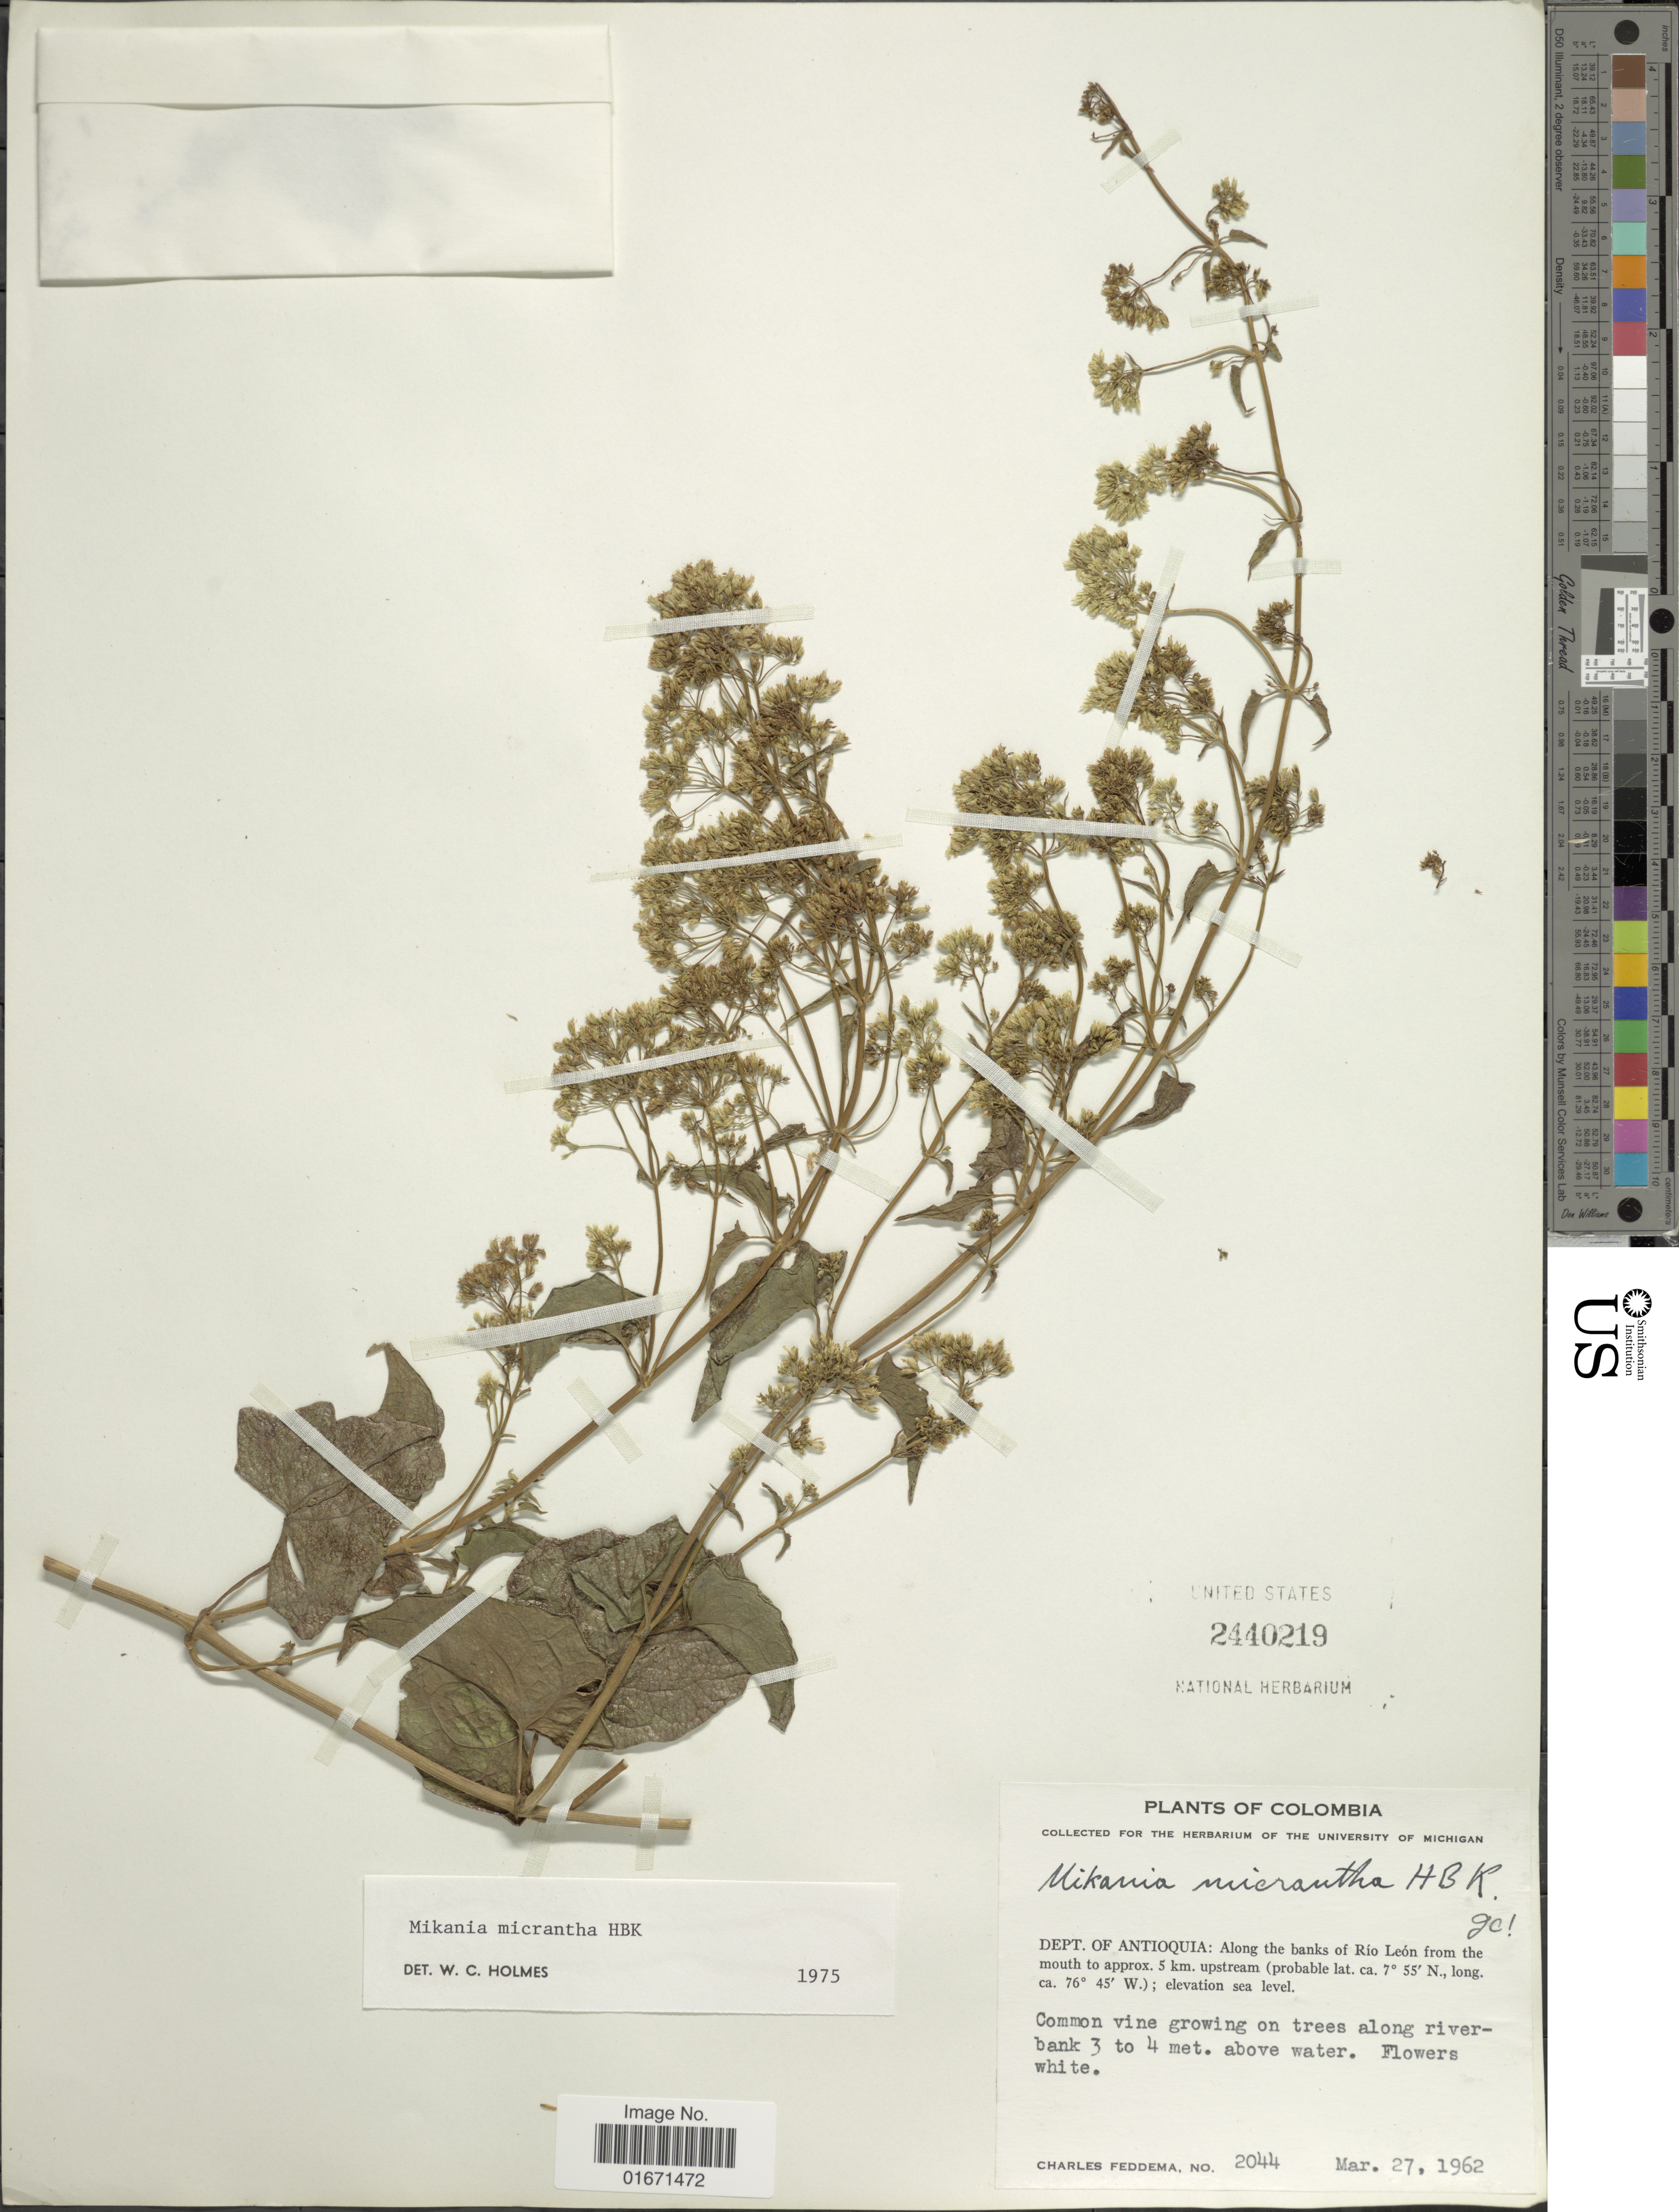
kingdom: Plantae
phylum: Tracheophyta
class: Magnoliopsida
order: Asterales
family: Asteraceae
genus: Mikania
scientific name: Mikania micrantha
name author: Kunth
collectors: C. Feddema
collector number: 2044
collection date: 1962-03-27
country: Colombia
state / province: Antioquia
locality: Dept. of Antioquia: Along the banks of Rio León from the mouth to approx. 5 km. upstream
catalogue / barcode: US 2440219